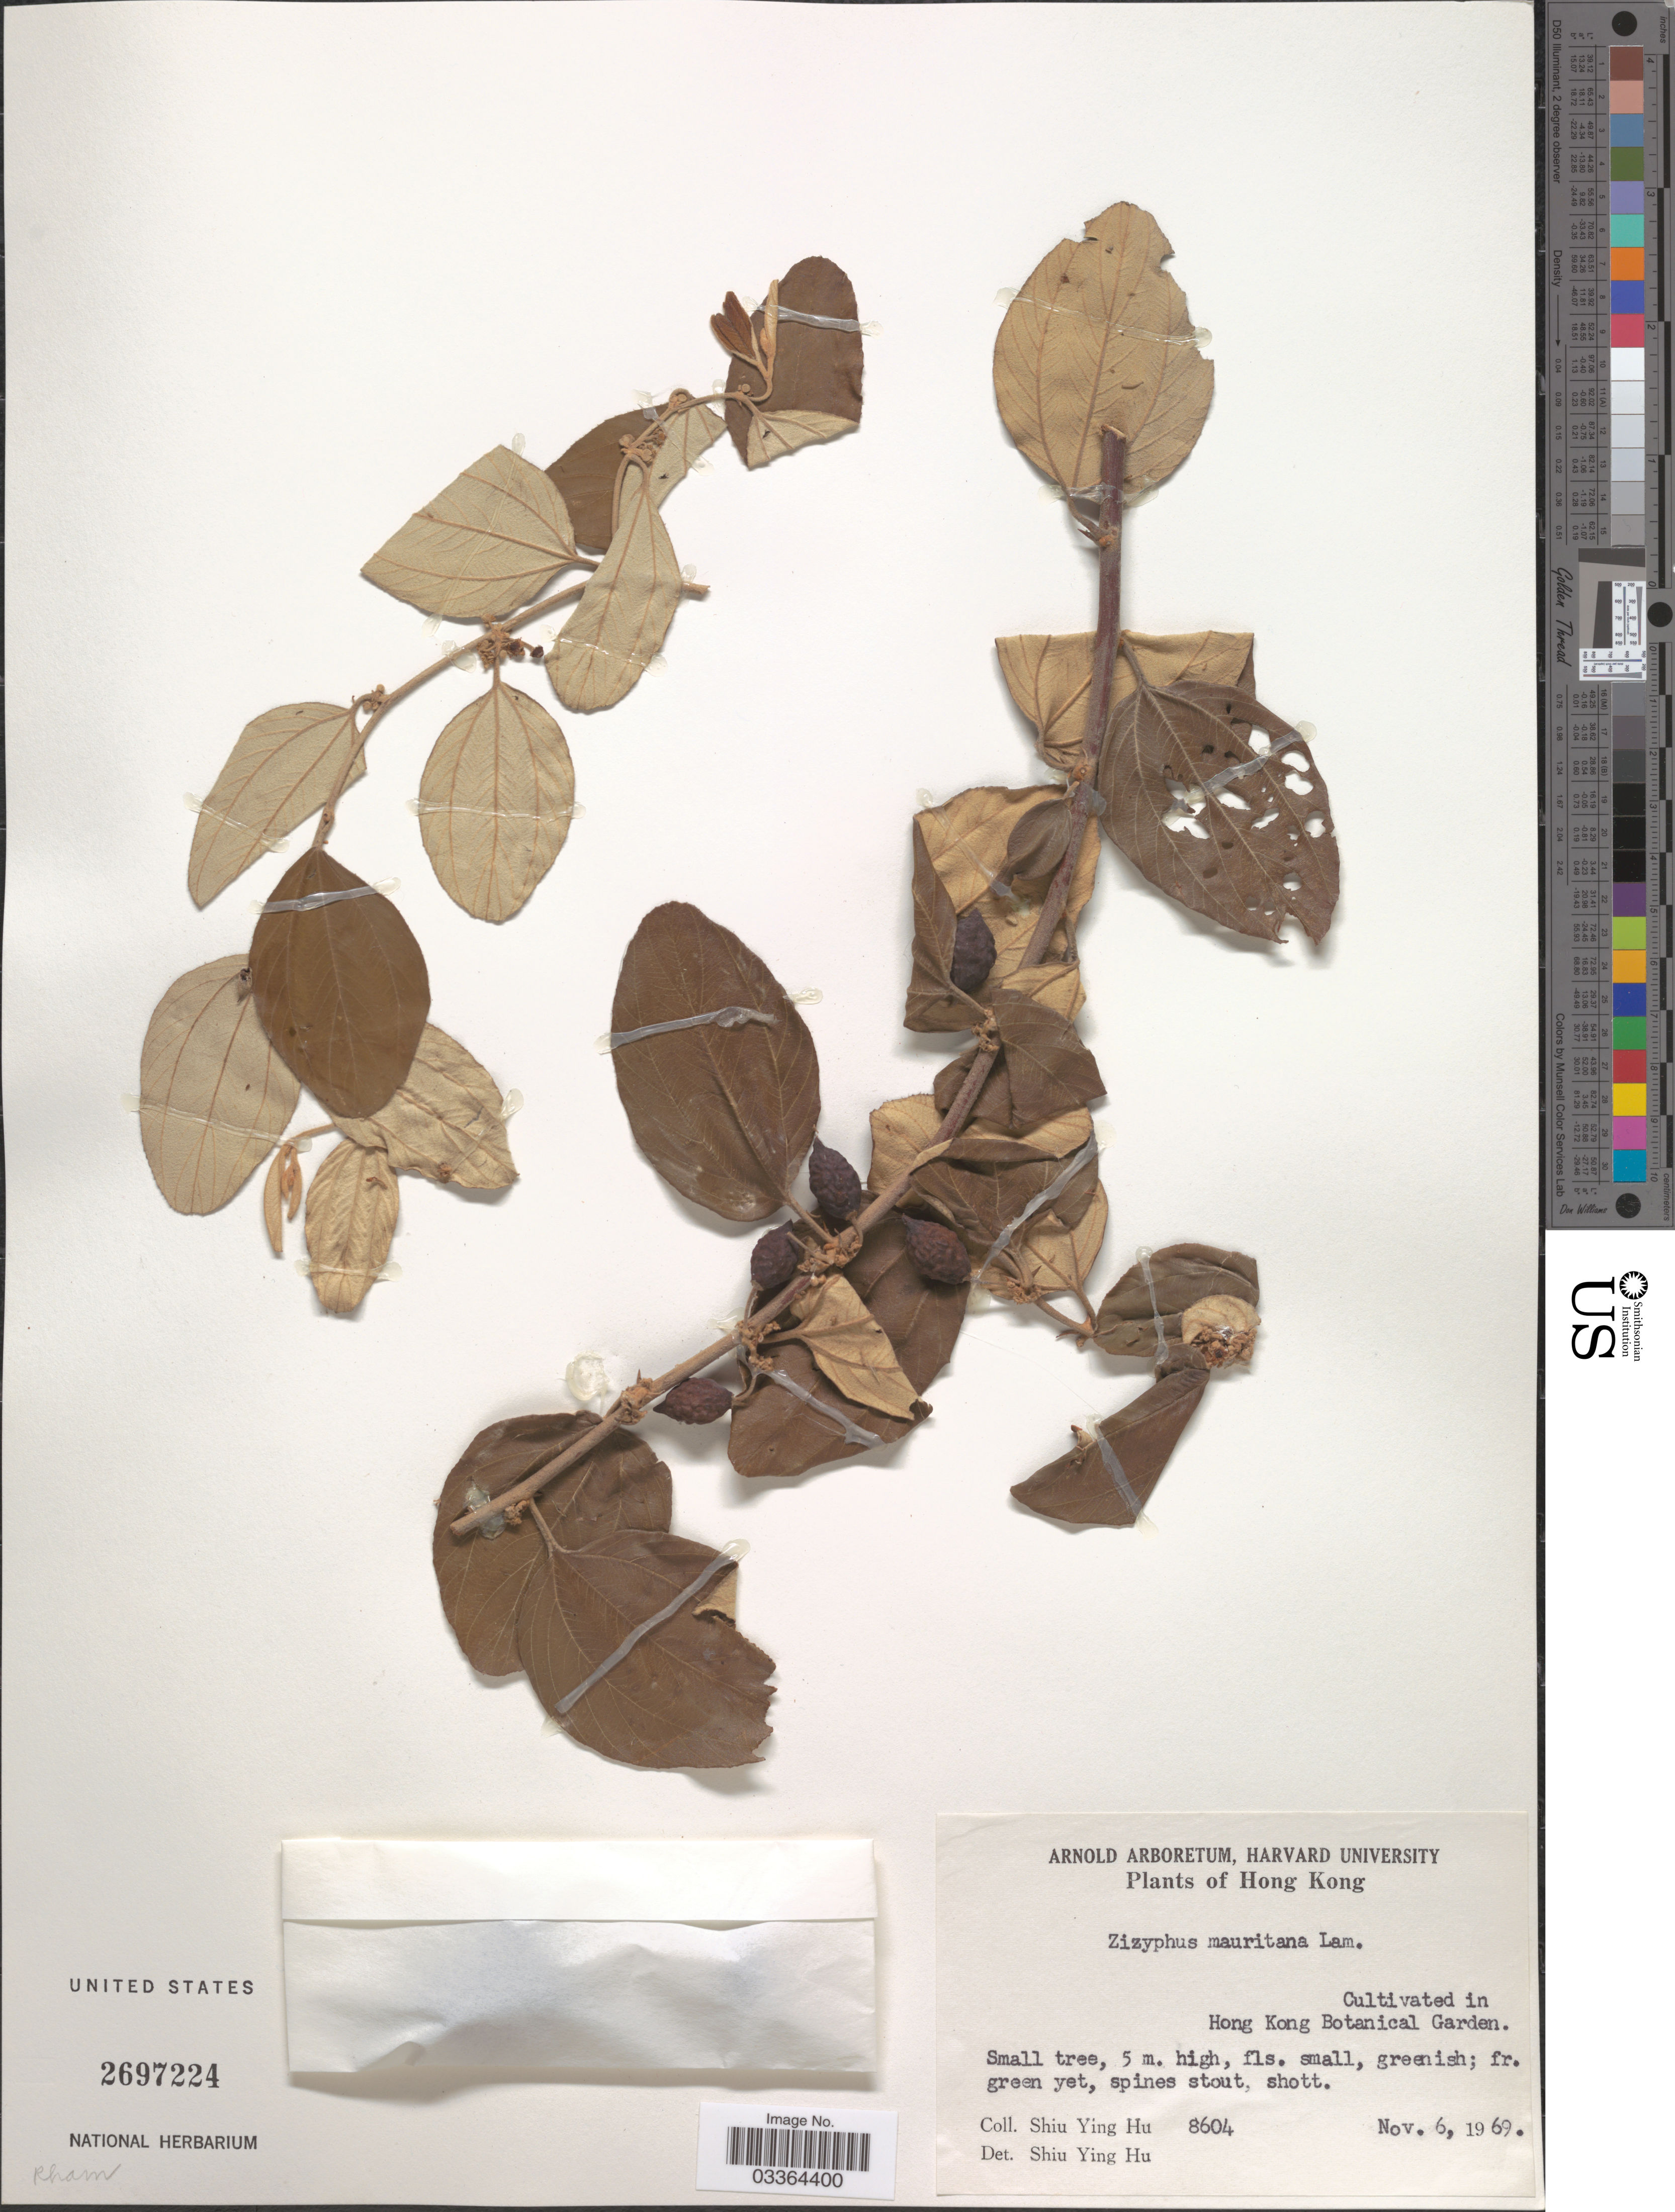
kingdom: Plantae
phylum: Tracheophyta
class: Magnoliopsida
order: Rosales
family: Rhamnaceae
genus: Ziziphus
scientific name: Ziziphus mauritiana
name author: Lam.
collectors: S. Y. Hu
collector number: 8604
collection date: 1969-11-06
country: China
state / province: Hong Kong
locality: Cultivated in Hong Kong Botanical Garden.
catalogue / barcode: US 2697224